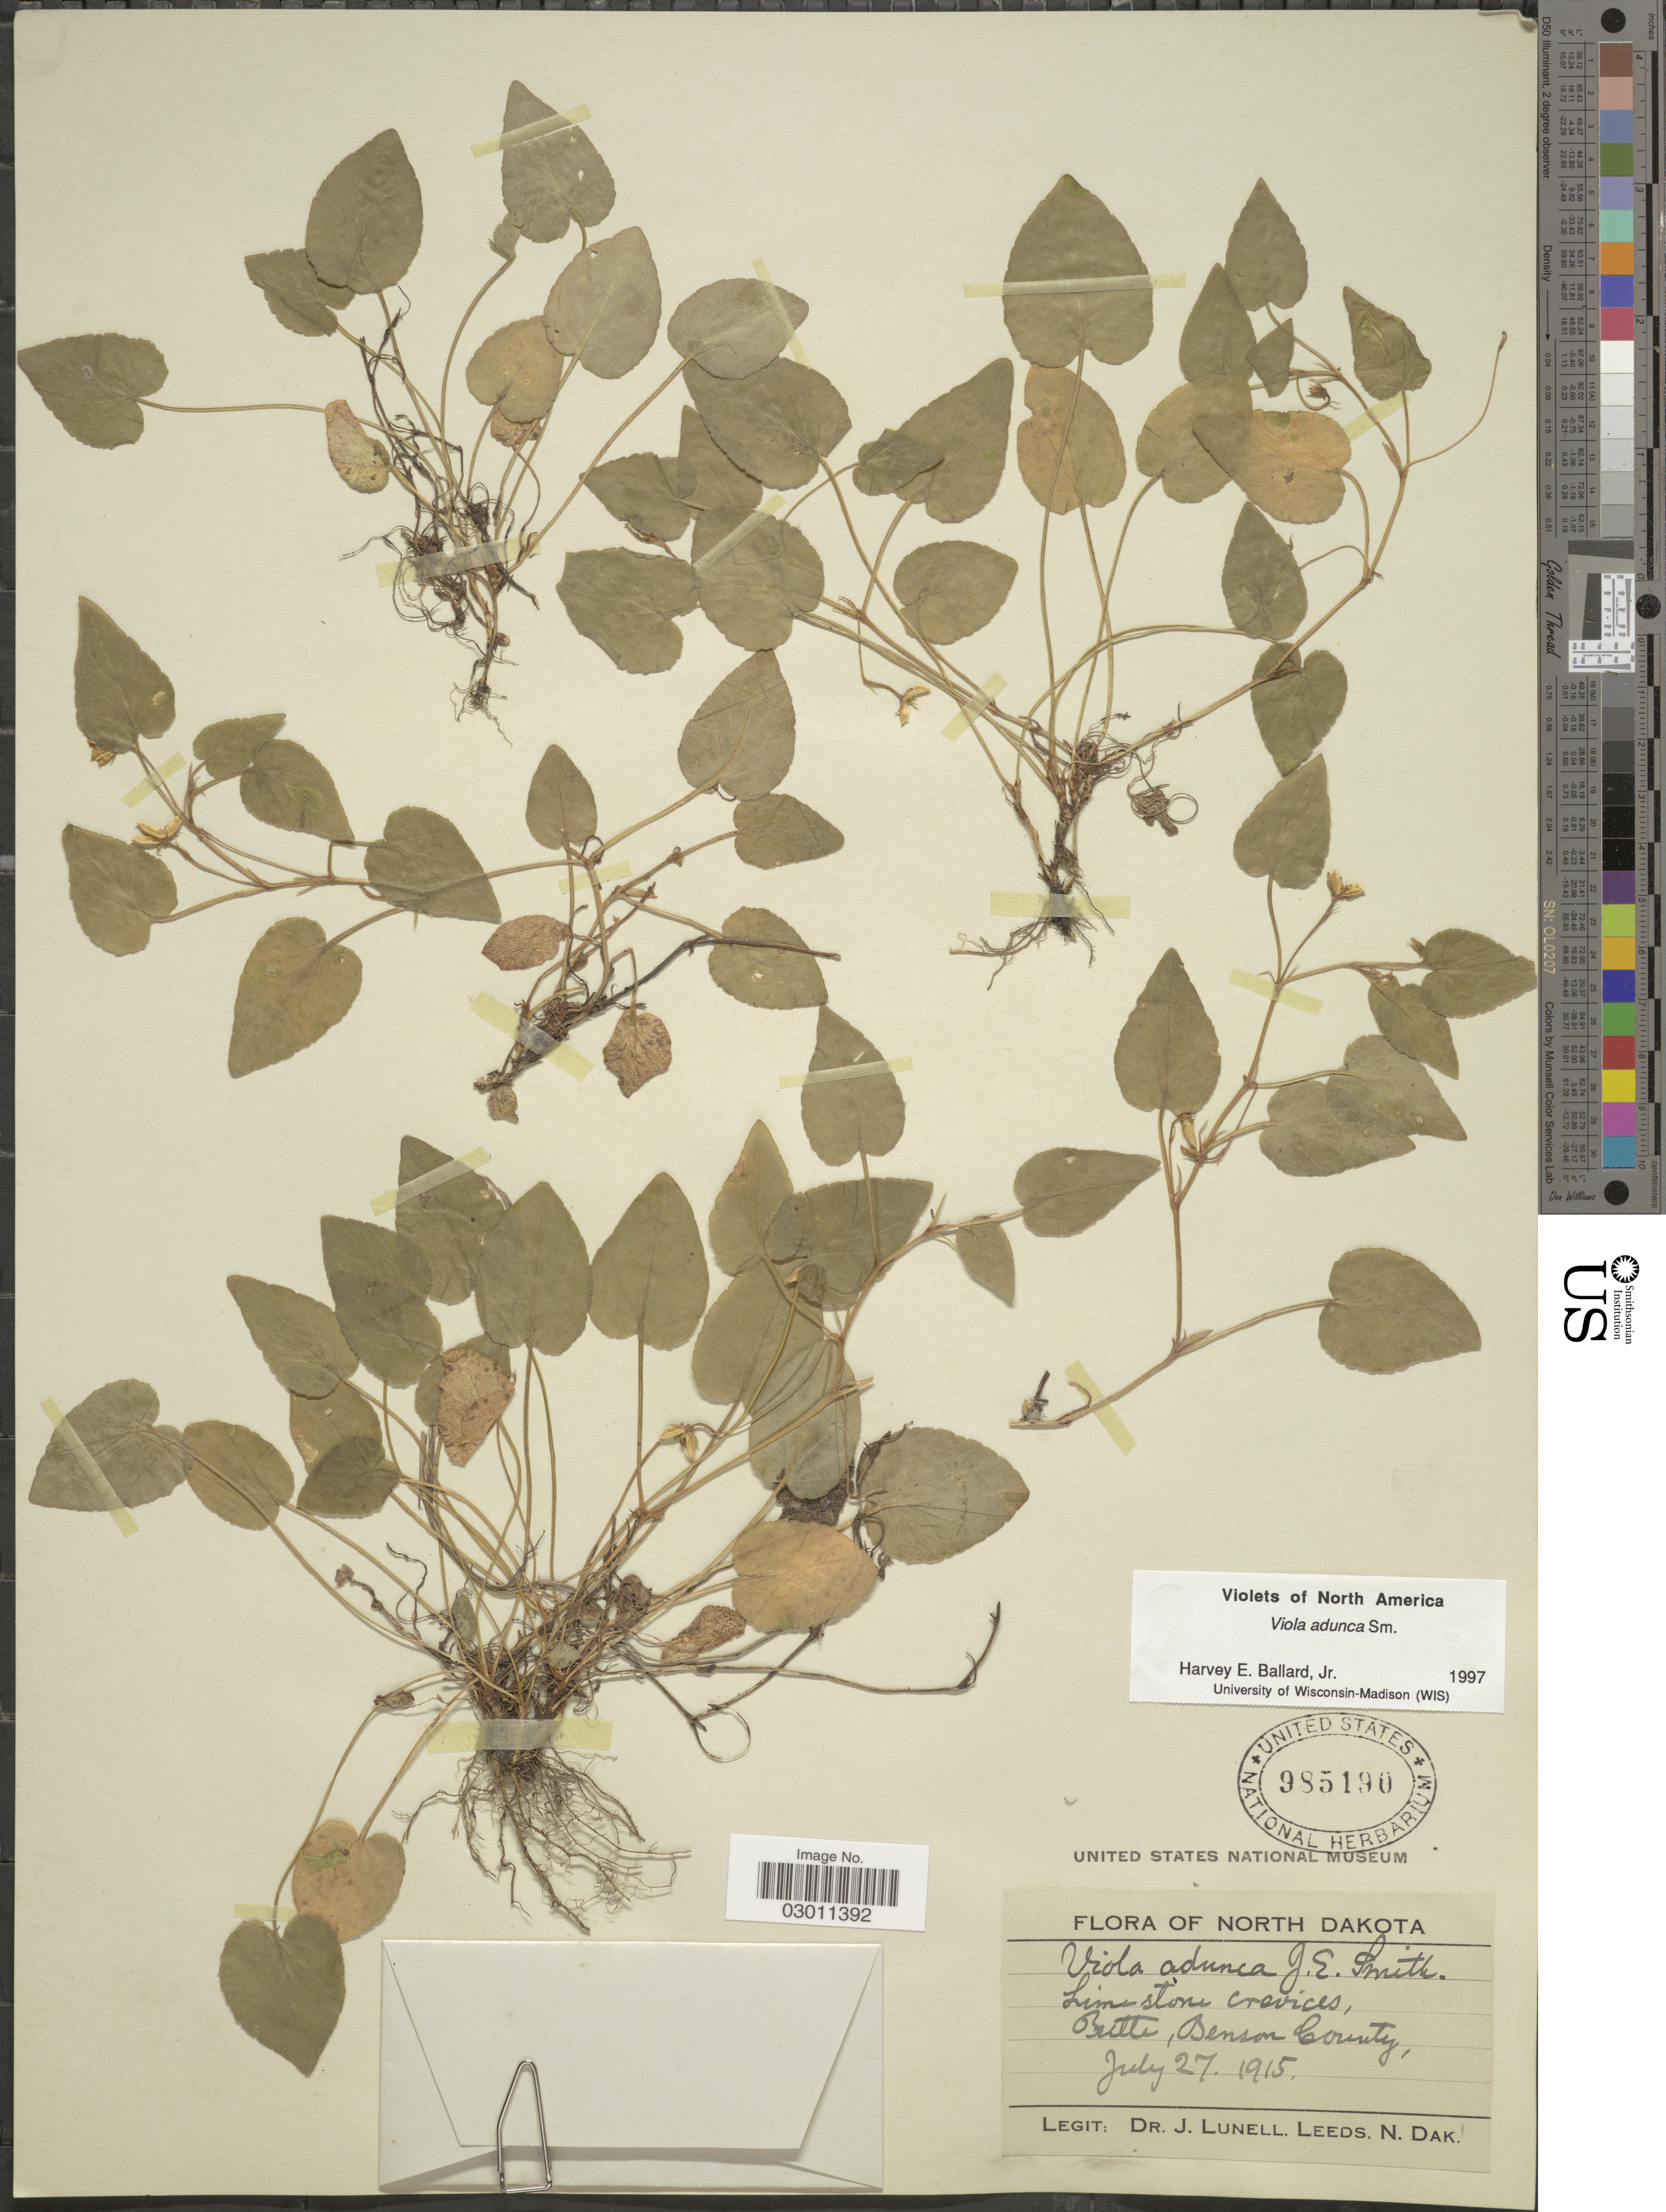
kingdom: Plantae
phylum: Tracheophyta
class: Magnoliopsida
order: Malpighiales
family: Violaceae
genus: Viola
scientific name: Viola adunca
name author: Sm.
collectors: J. Lunell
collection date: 1915-07-27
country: United States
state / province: North Dakota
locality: Limestone crevices, Butte, Benson County.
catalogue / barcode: US 985190